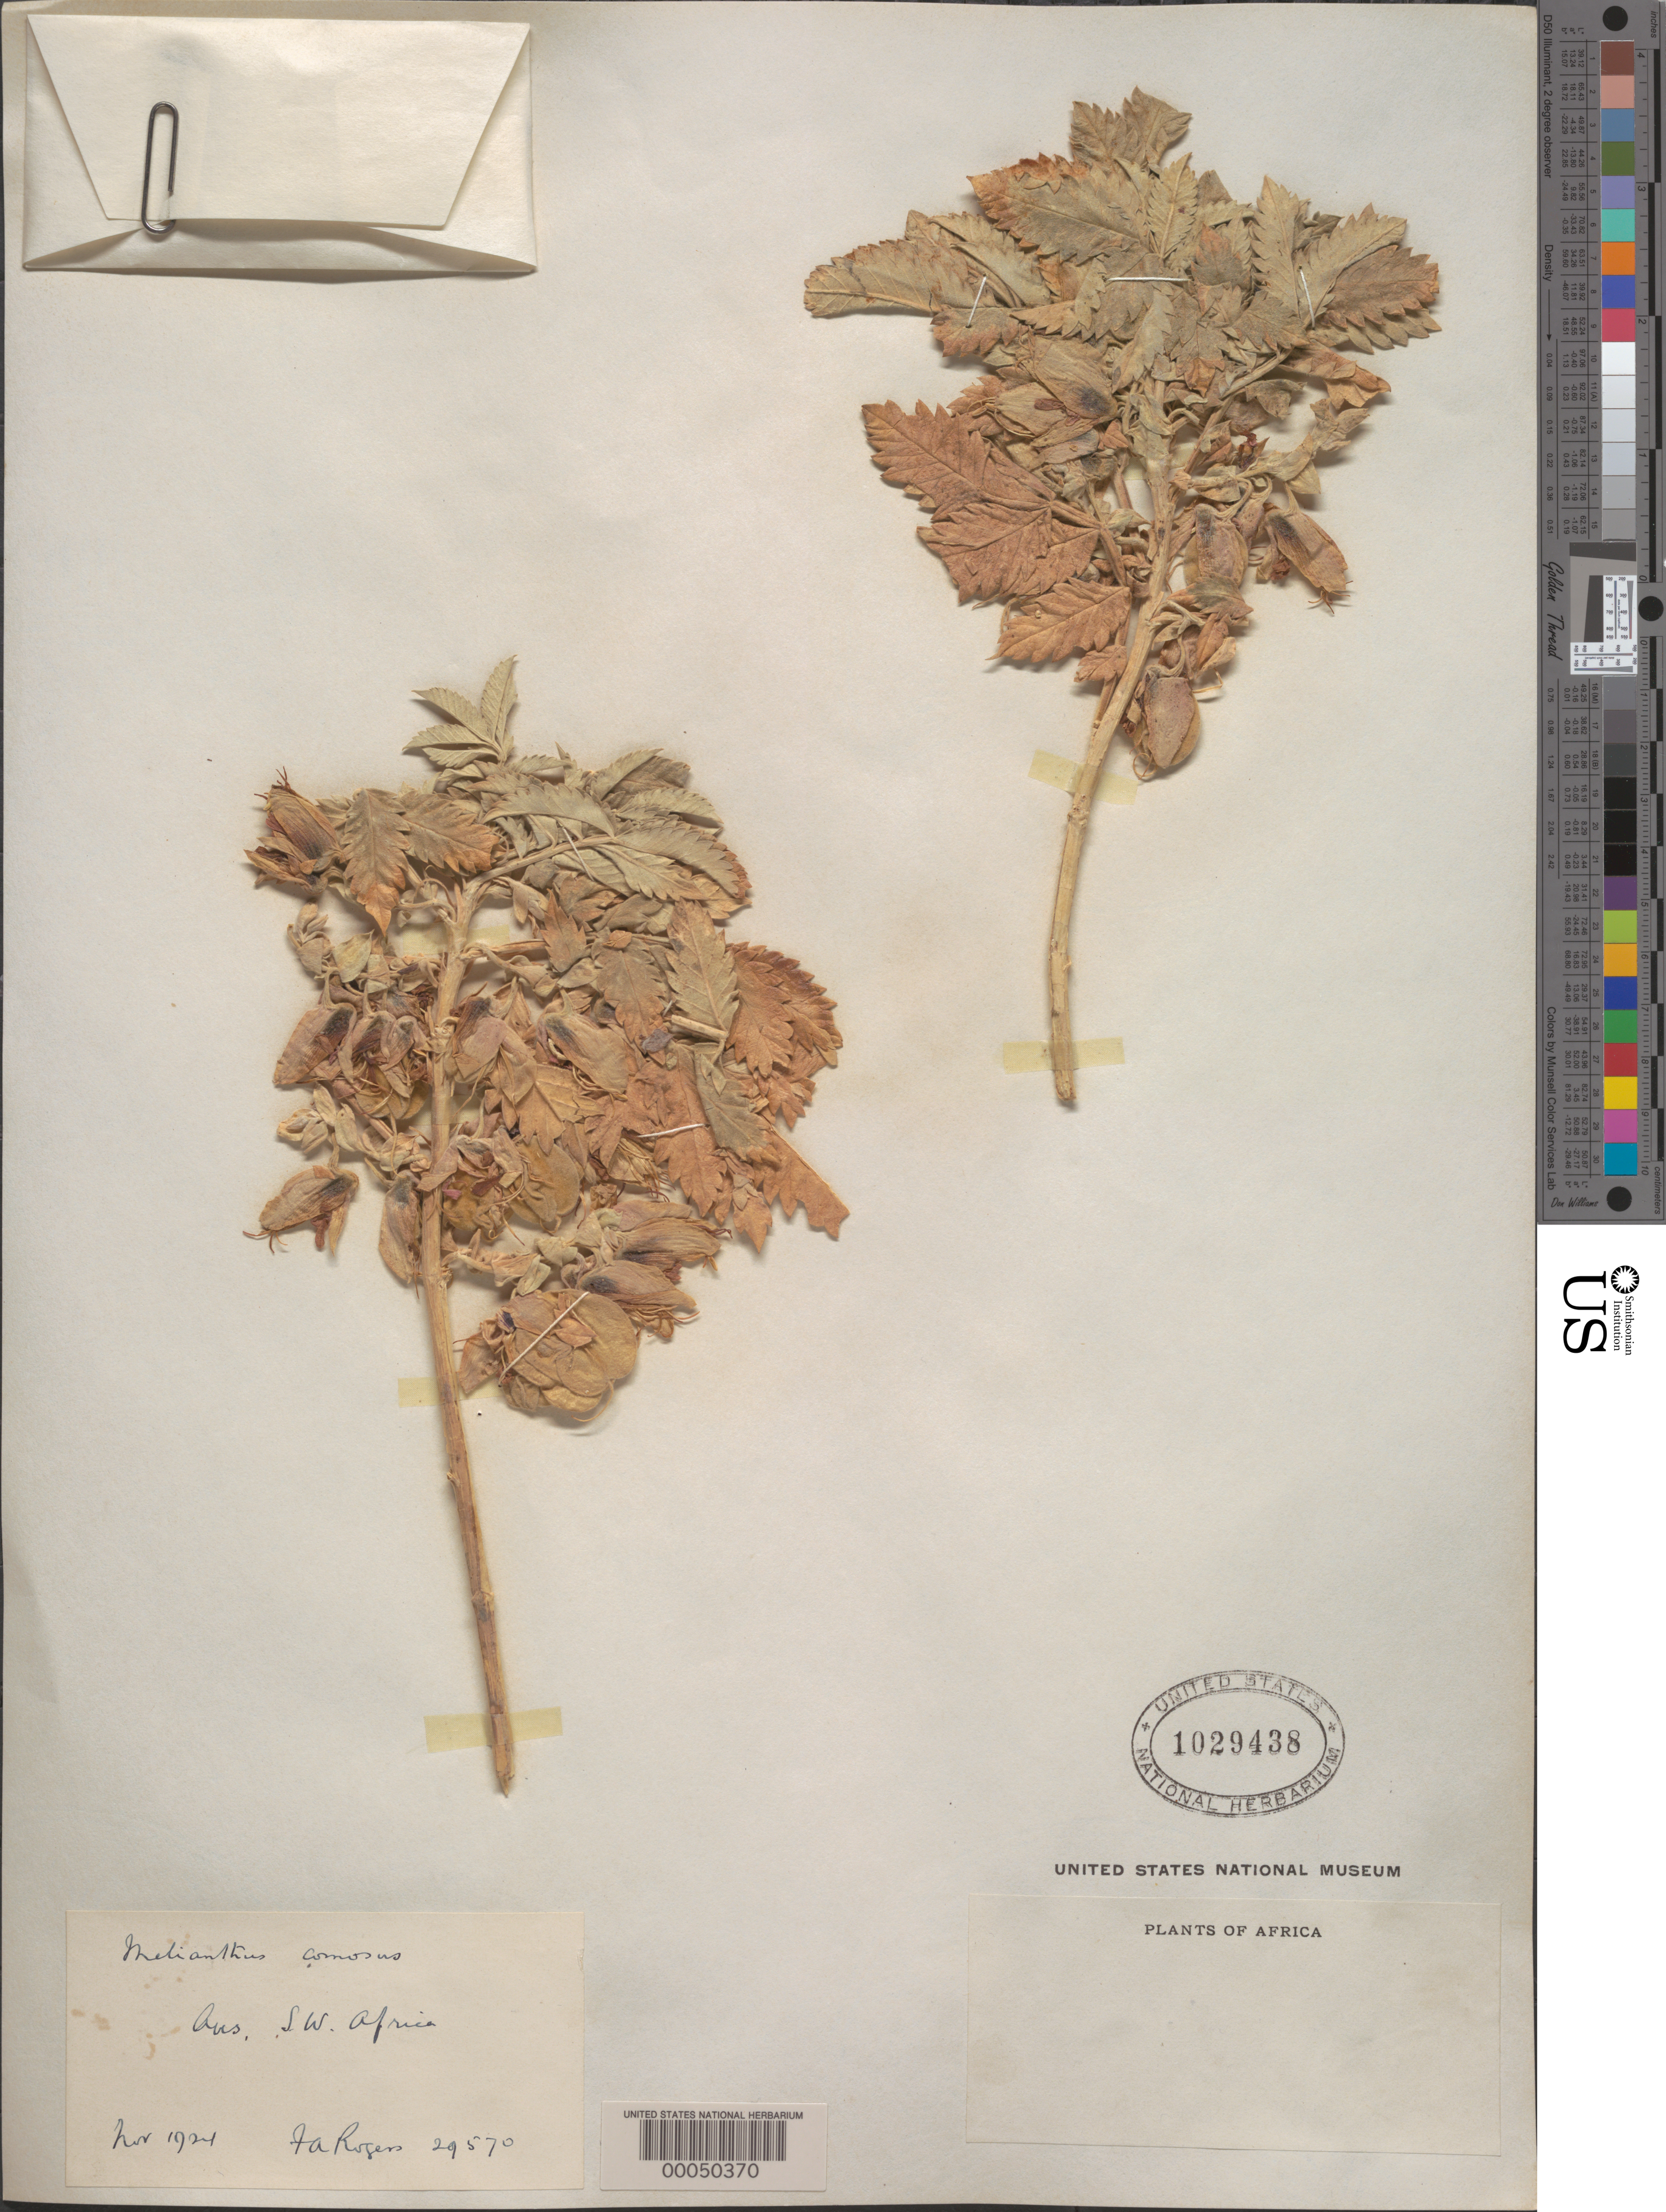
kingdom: Plantae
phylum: Tracheophyta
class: Magnoliopsida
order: Geraniales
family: Melianthaceae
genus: Melianthus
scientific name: Melianthus comosus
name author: Vahl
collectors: F. A. Rogers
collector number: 29570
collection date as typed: Nov 1924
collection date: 1924-11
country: Namibia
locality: Prince albert dist.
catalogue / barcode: US 1029438